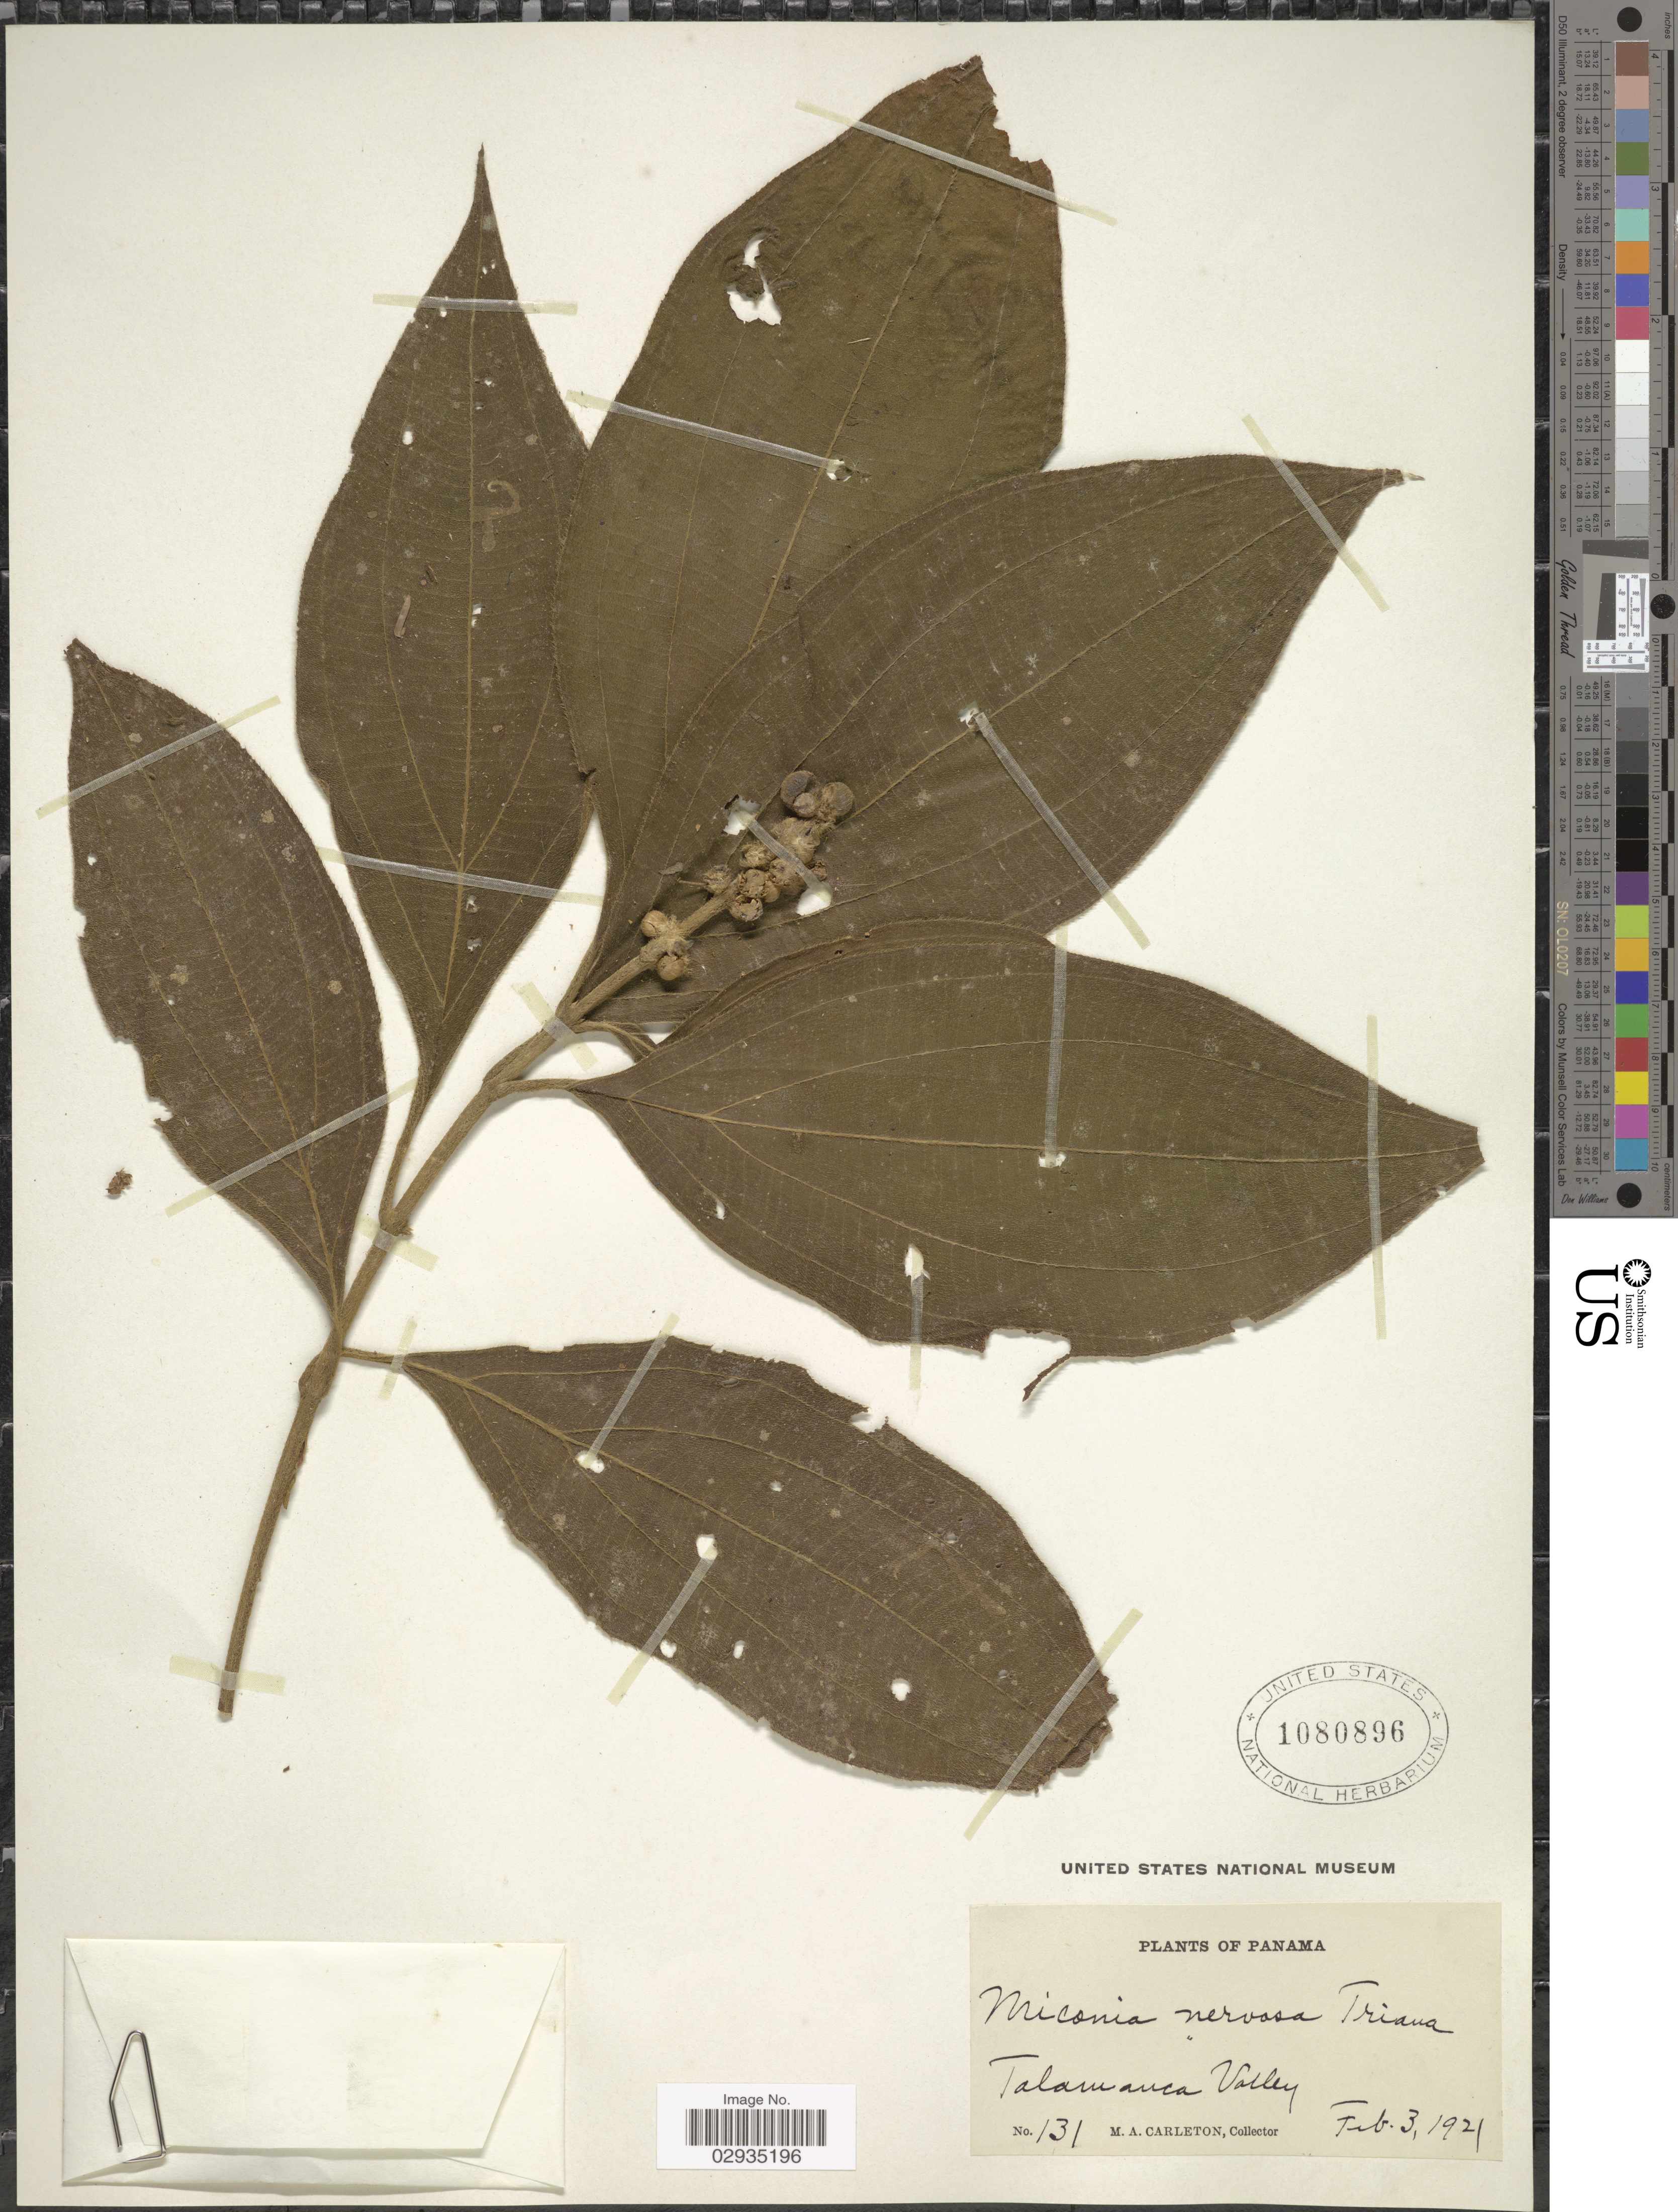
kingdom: Plantae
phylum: Tracheophyta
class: Magnoliopsida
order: Myrtales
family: Melastomataceae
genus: Miconia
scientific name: Miconia nervosa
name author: (Sm.) Triana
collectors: M. A. Carleton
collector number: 131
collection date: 1921-02-03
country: Panama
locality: Talamanca Valley.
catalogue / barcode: US 1080896